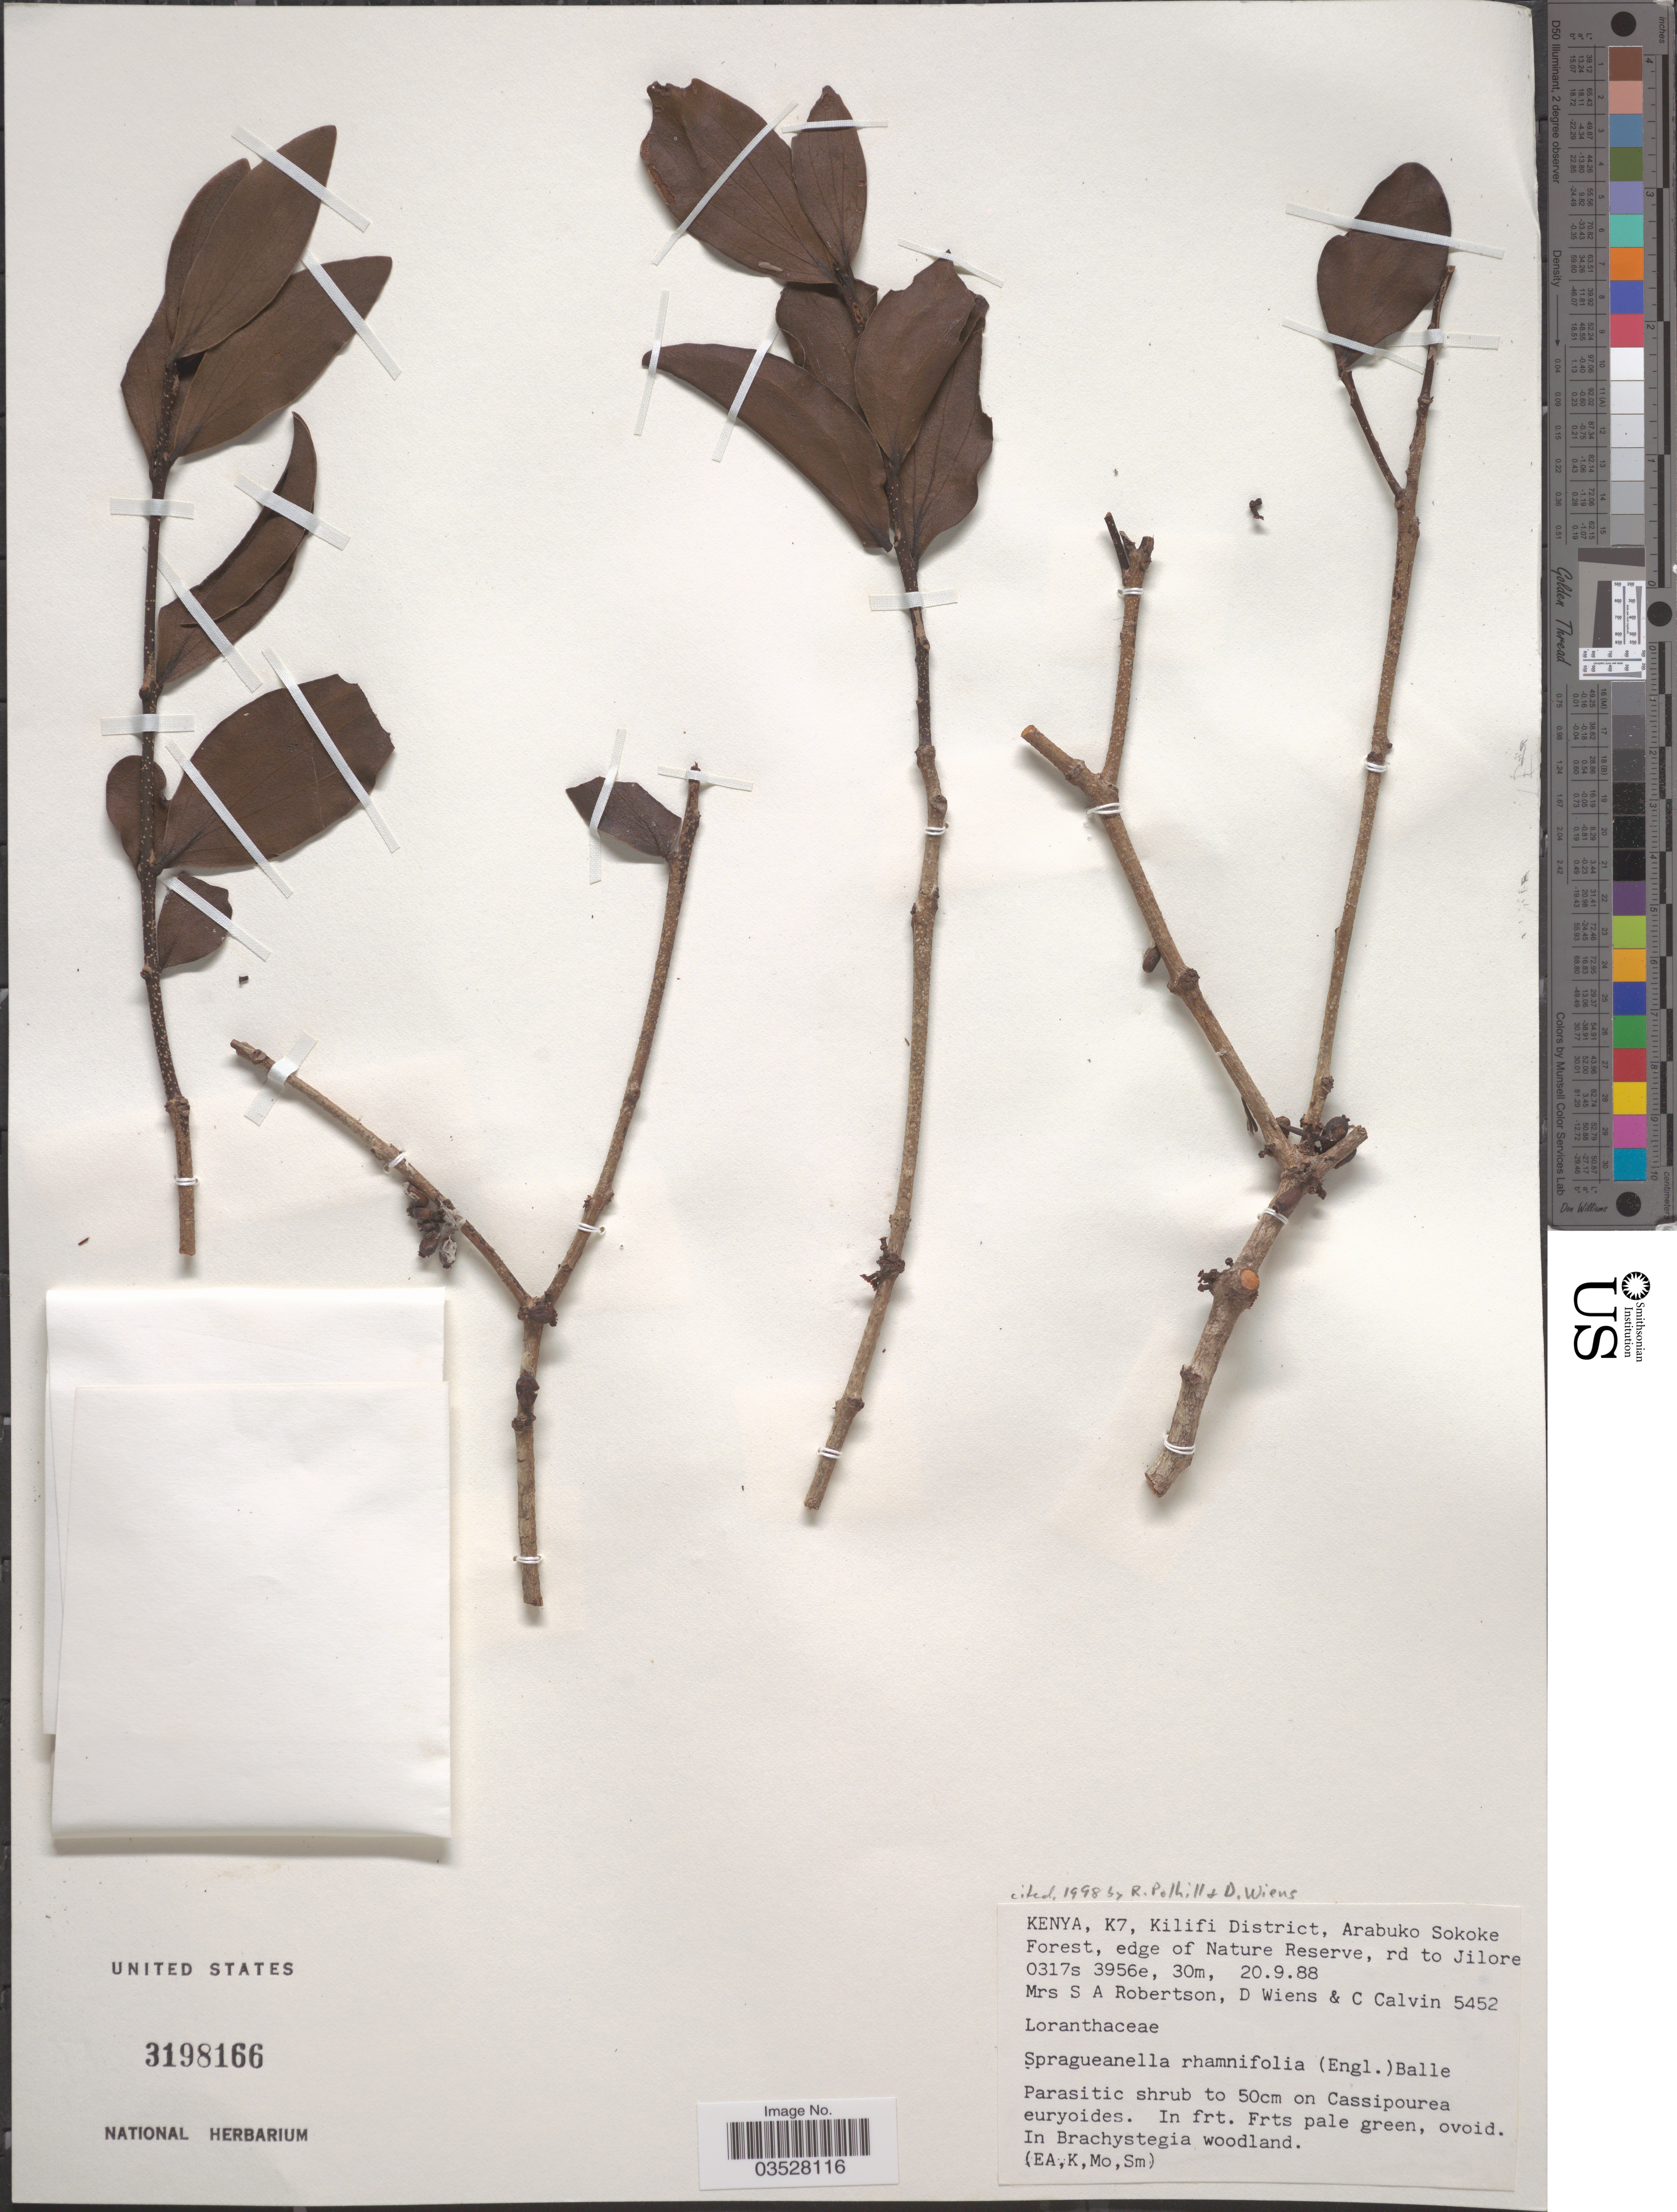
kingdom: Plantae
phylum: Tracheophyta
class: Magnoliopsida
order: Santalales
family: Loranthaceae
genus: Spragueanella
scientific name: Spragueanella rhamnifolia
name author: (Engl.) Balle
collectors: S. Robertson, D. Wiens & C. Calvin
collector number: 5452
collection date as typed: Transcribed d/m/y: 20/9/88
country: Kenya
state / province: Kilifi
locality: K7, Kilifi District, Arabuko Sokoke Forest, edge of Nature Reserve, rd to Jilore.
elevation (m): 30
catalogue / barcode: US 3198166